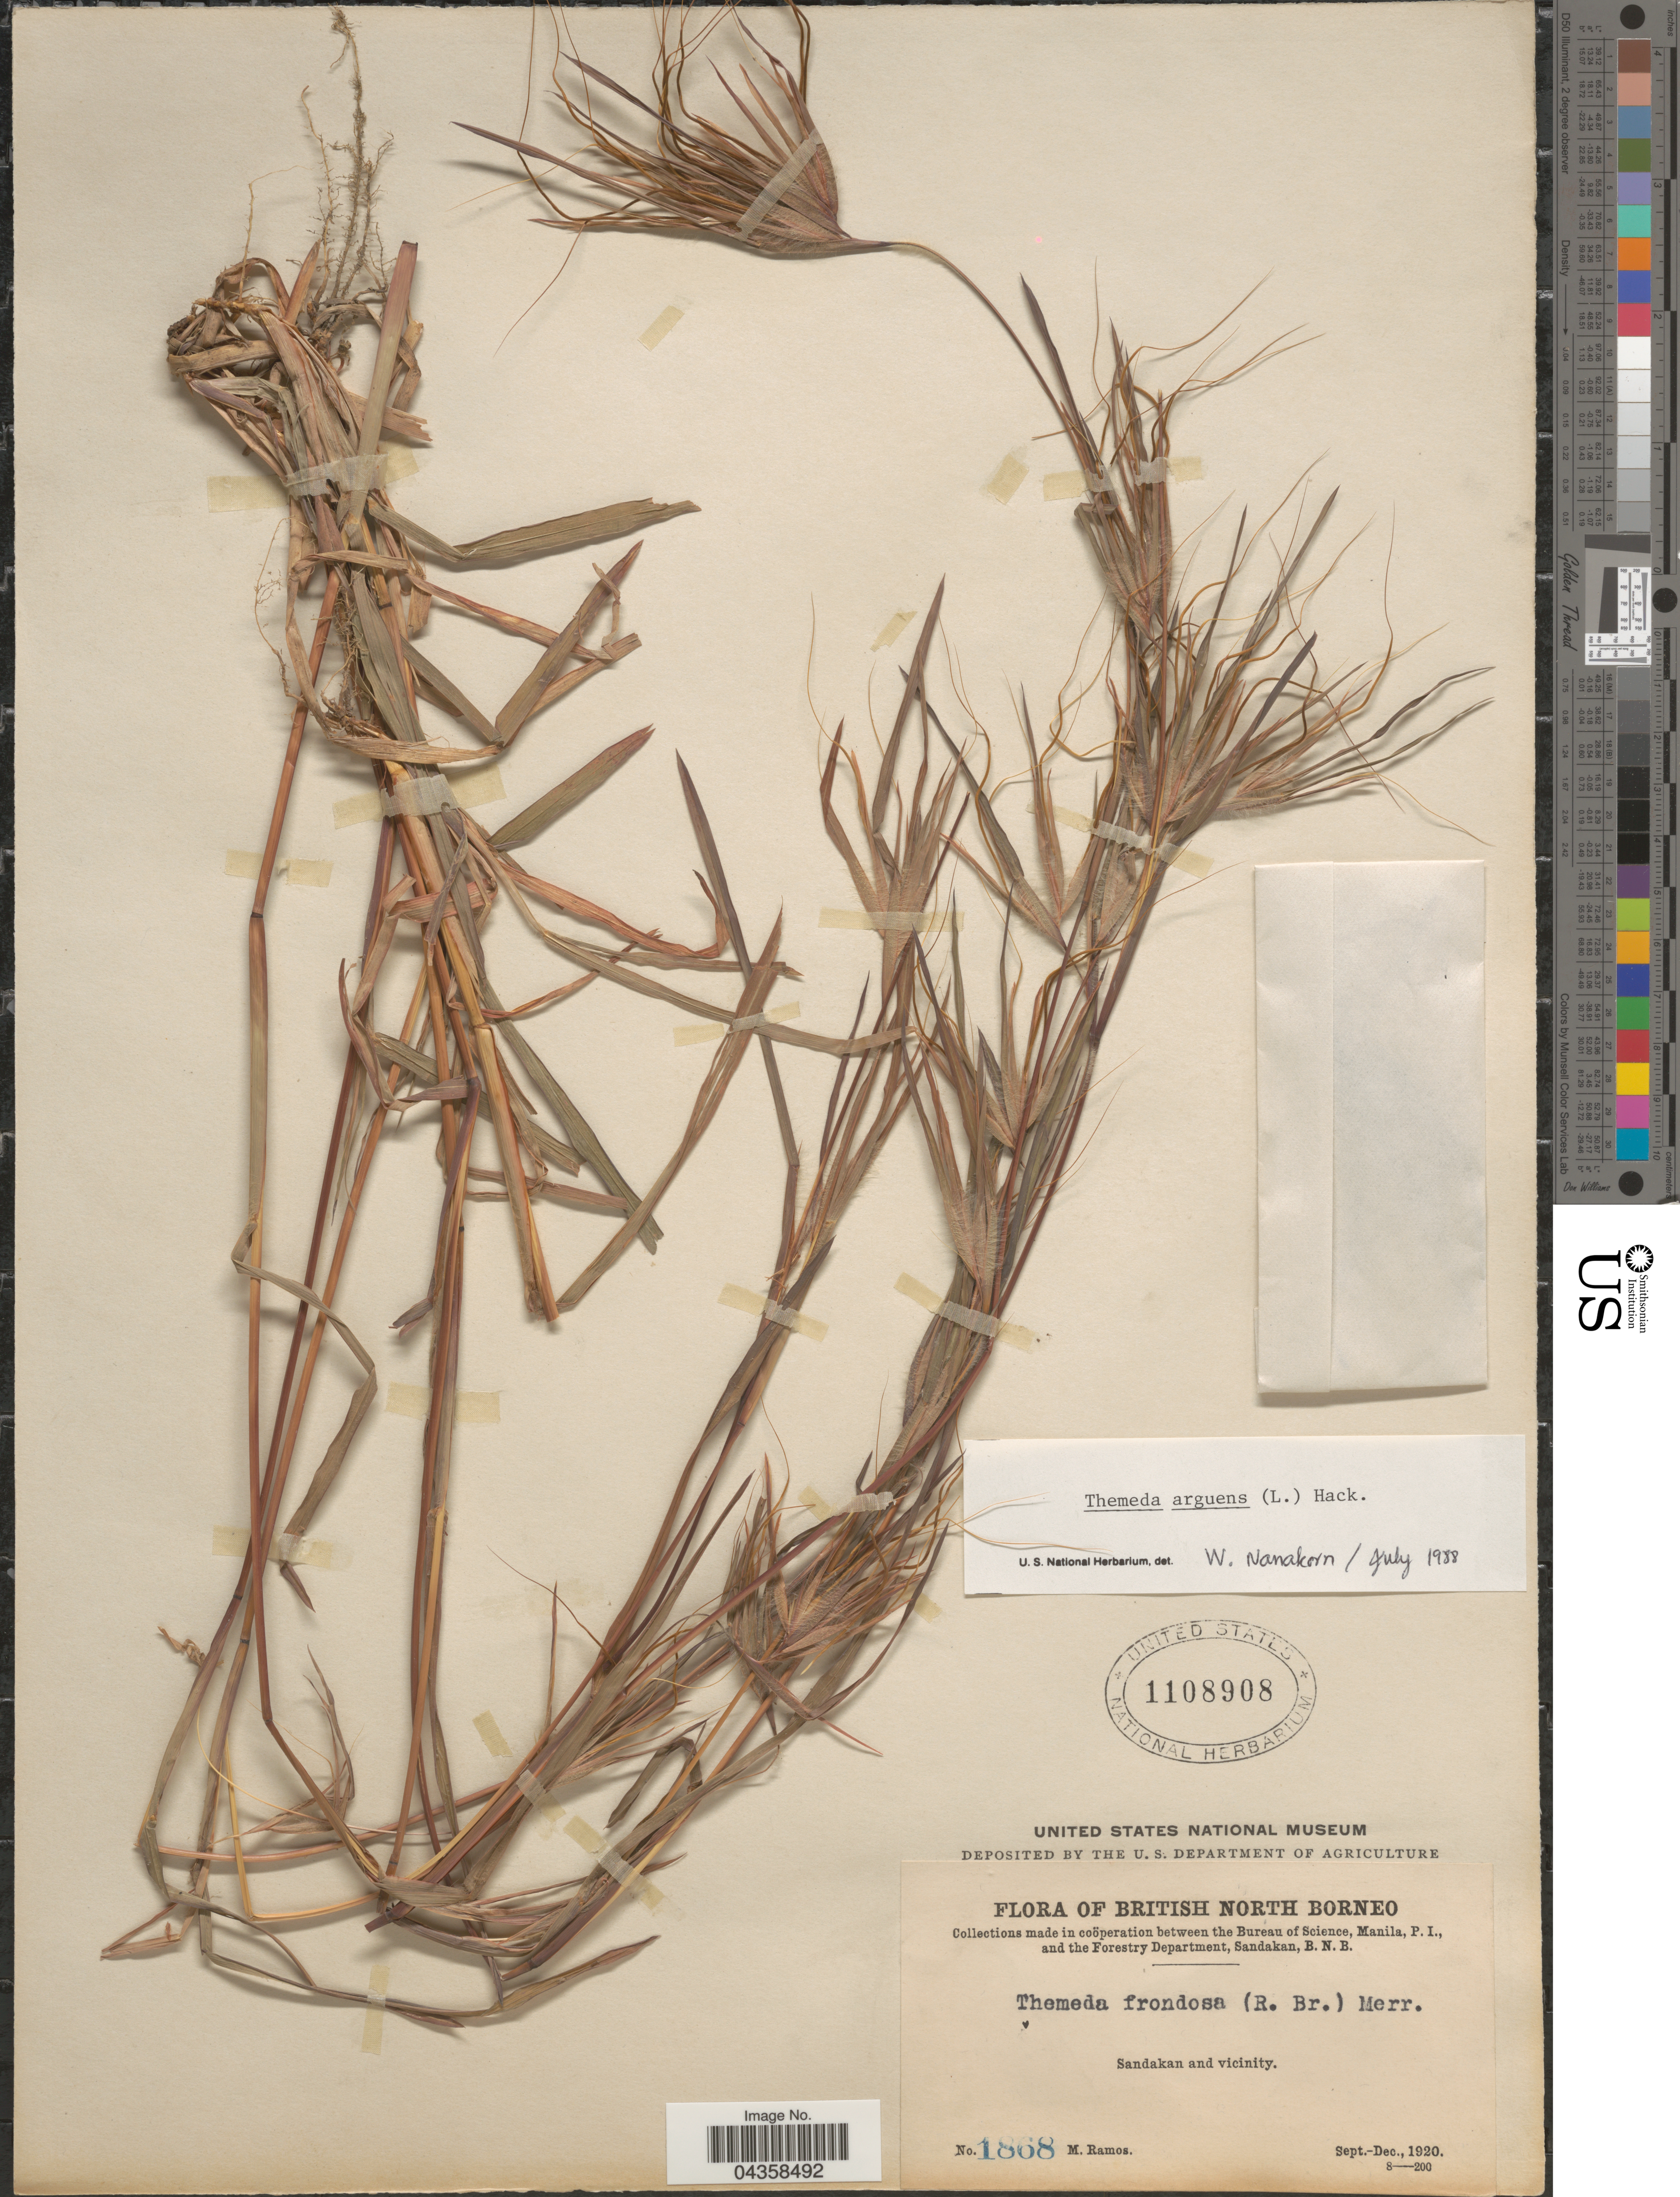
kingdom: Plantae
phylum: Tracheophyta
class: Liliopsida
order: Poales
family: Poaceae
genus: Themeda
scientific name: Themeda arguens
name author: (L.) Hack.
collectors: M. Ramos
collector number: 1868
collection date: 1920-09/1920-12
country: Malaysia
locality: British North Borneo. Sandakan and vicinity.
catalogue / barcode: US 1108908